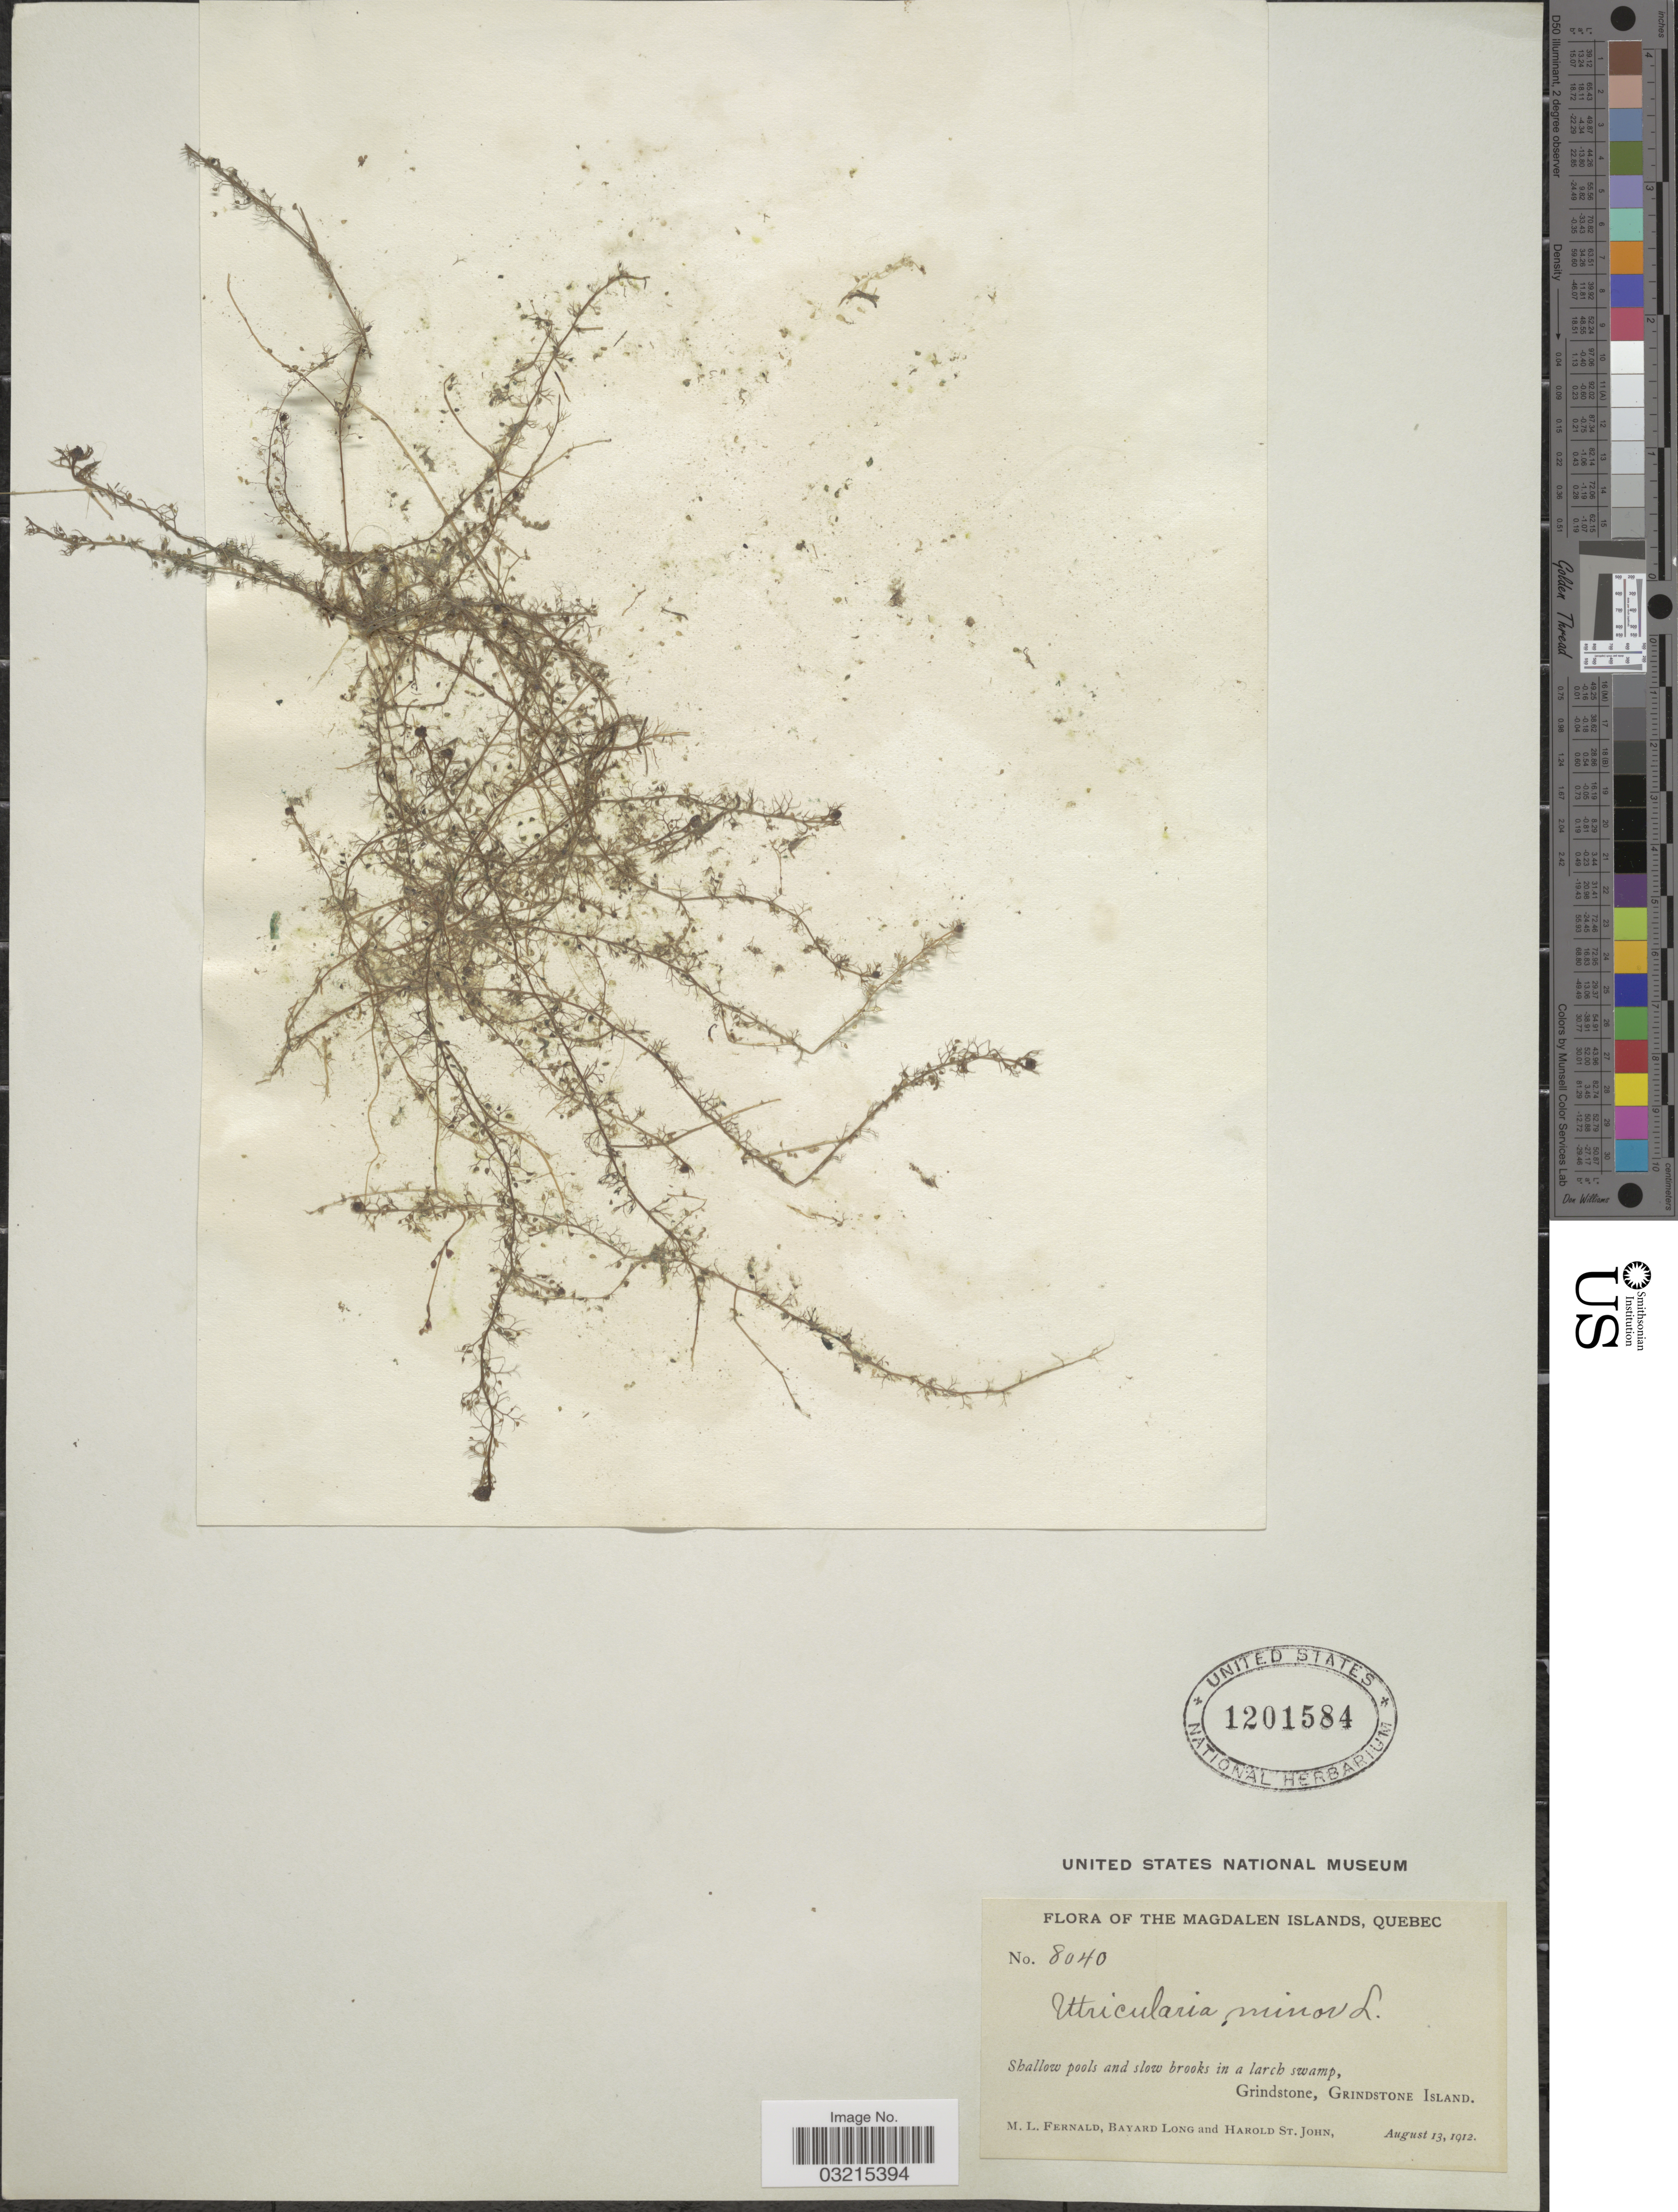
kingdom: Plantae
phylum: Tracheophyta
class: Magnoliopsida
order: Lamiales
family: Lentibulariaceae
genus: Utricularia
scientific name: Utricularia minor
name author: L.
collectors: M. L. Fernald, B. Long & H. St. John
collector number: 8040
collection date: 1912-08-13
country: Canada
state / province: Quebec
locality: The Magdalen Islands. Grindstone, Grindstone Island.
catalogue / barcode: US 1201584